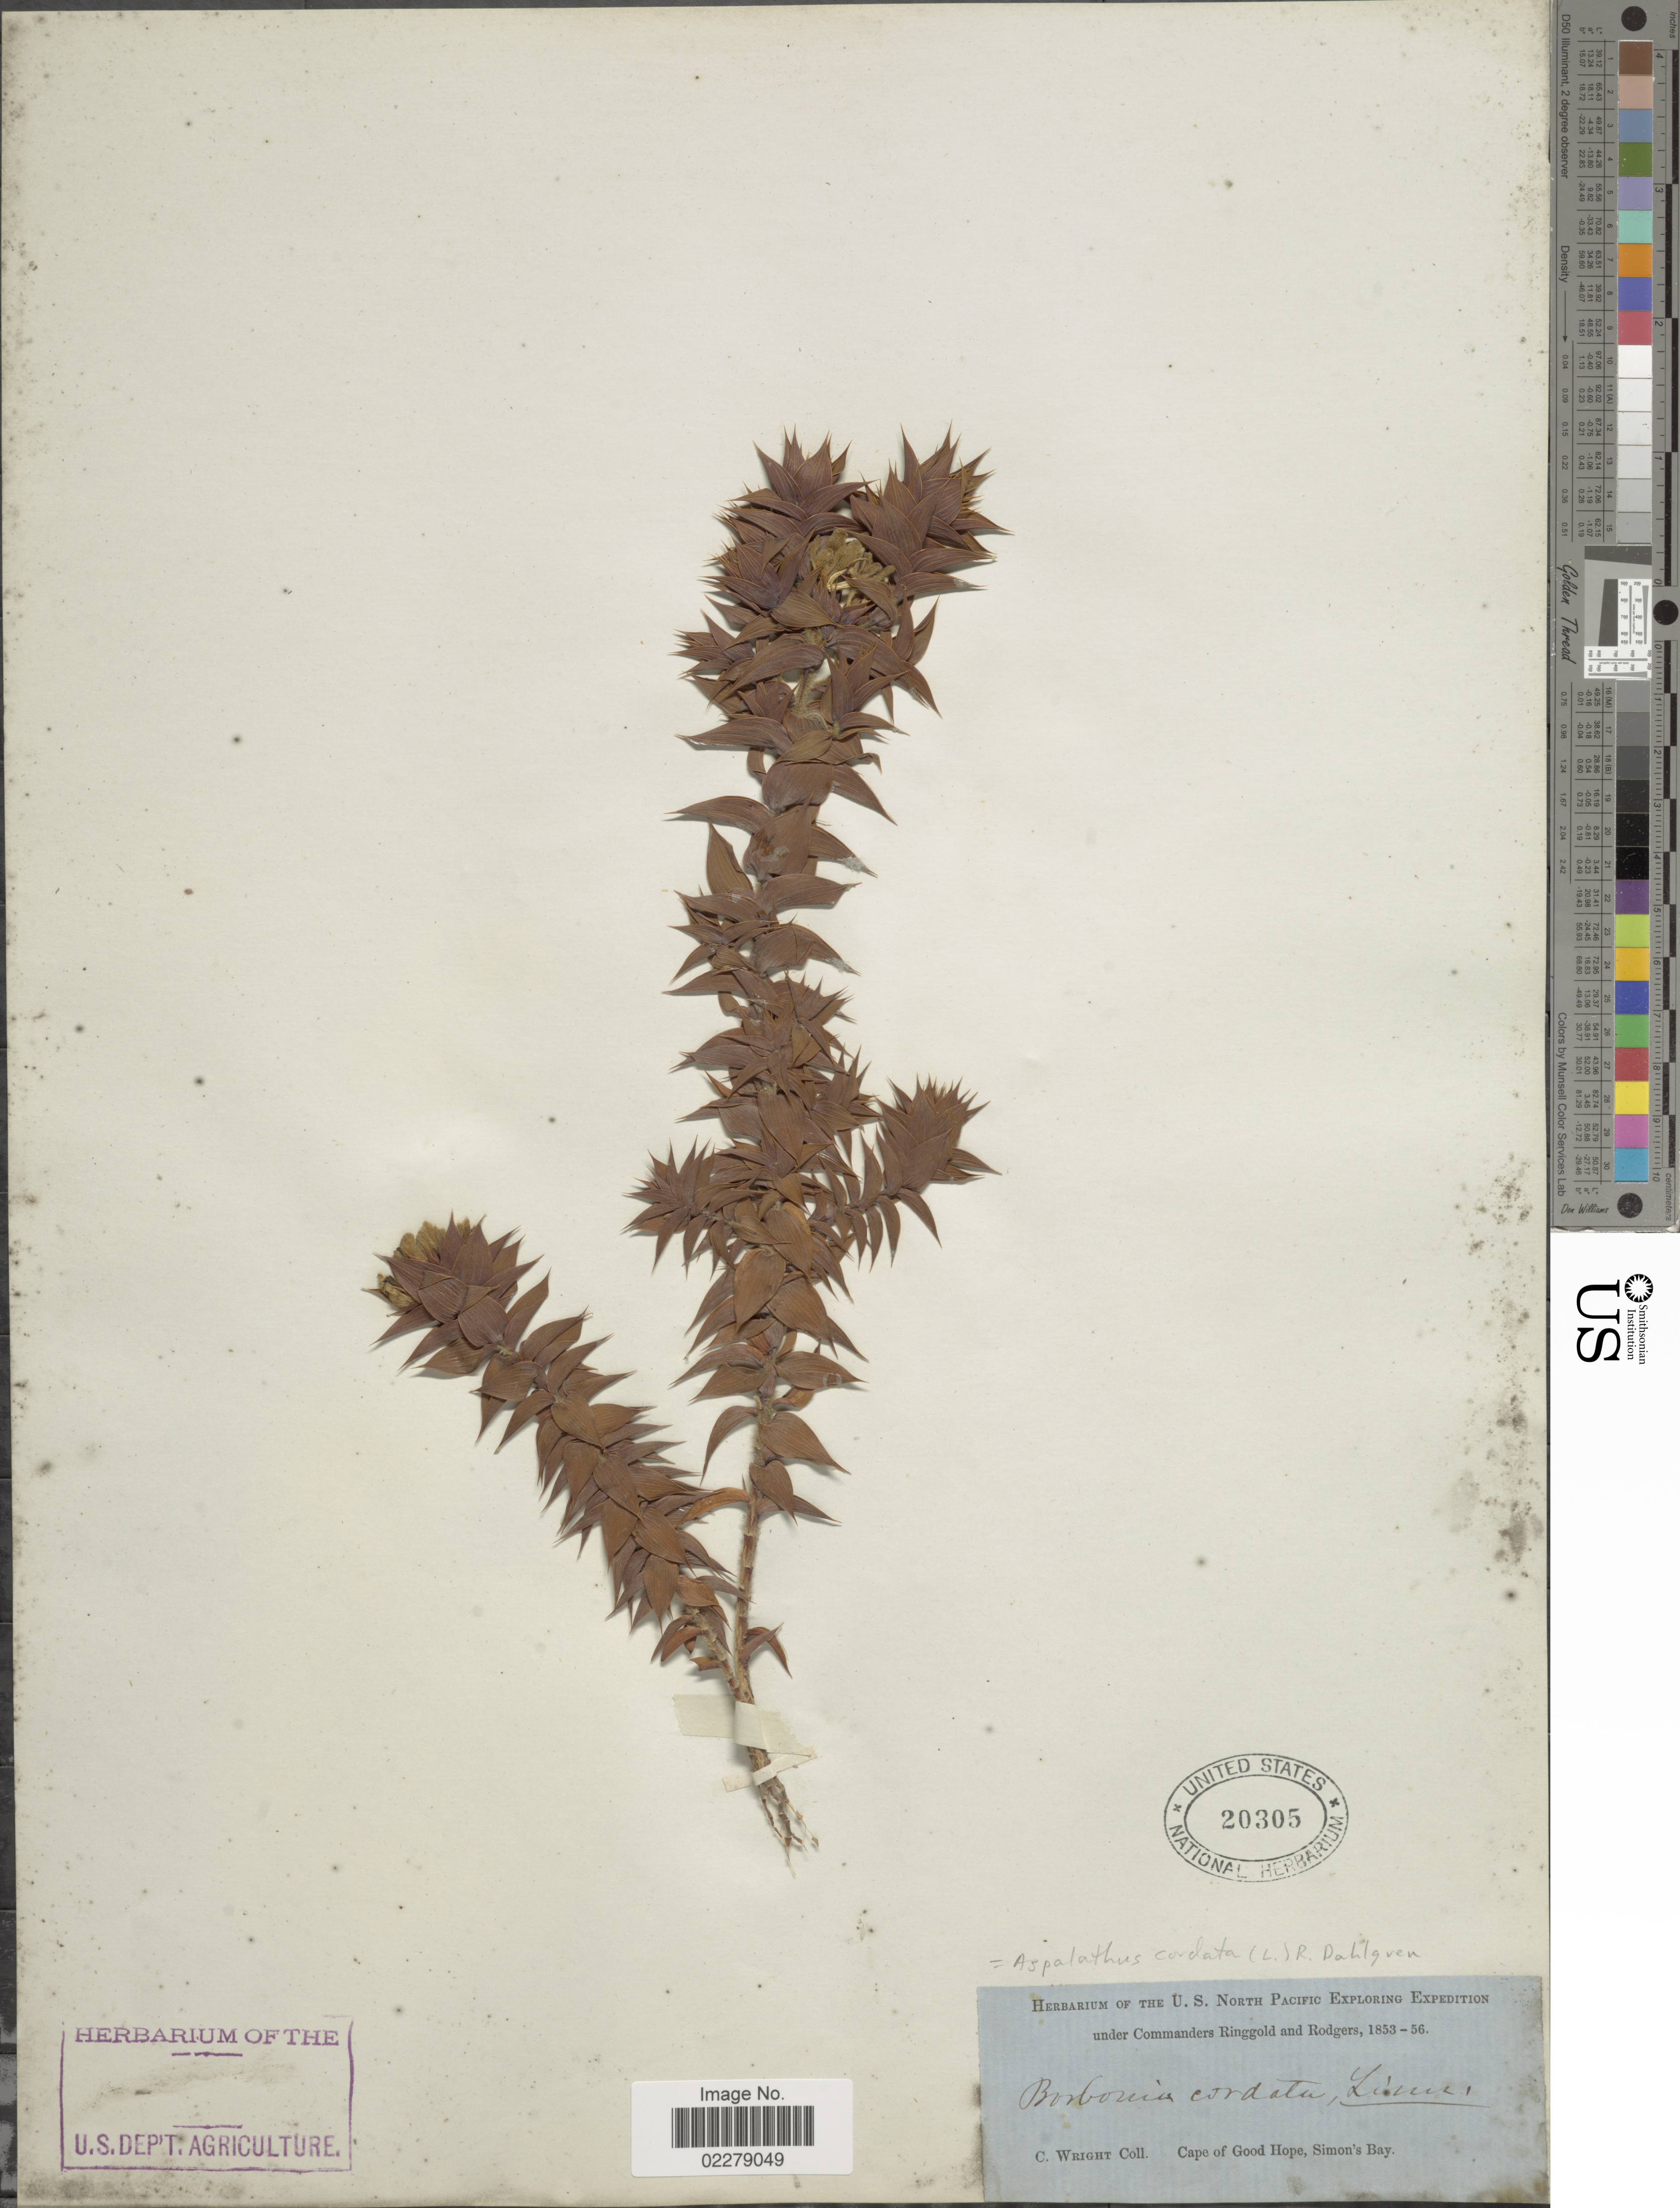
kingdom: Plantae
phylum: Tracheophyta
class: Magnoliopsida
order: Fabales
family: Fabaceae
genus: Aspalathus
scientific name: Aspalathus cordata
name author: (L.) R. Dahlgren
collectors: C. Wright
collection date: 1853/1856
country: South Africa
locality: Cape of Good Hope, Simon's Bay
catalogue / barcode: US 20305